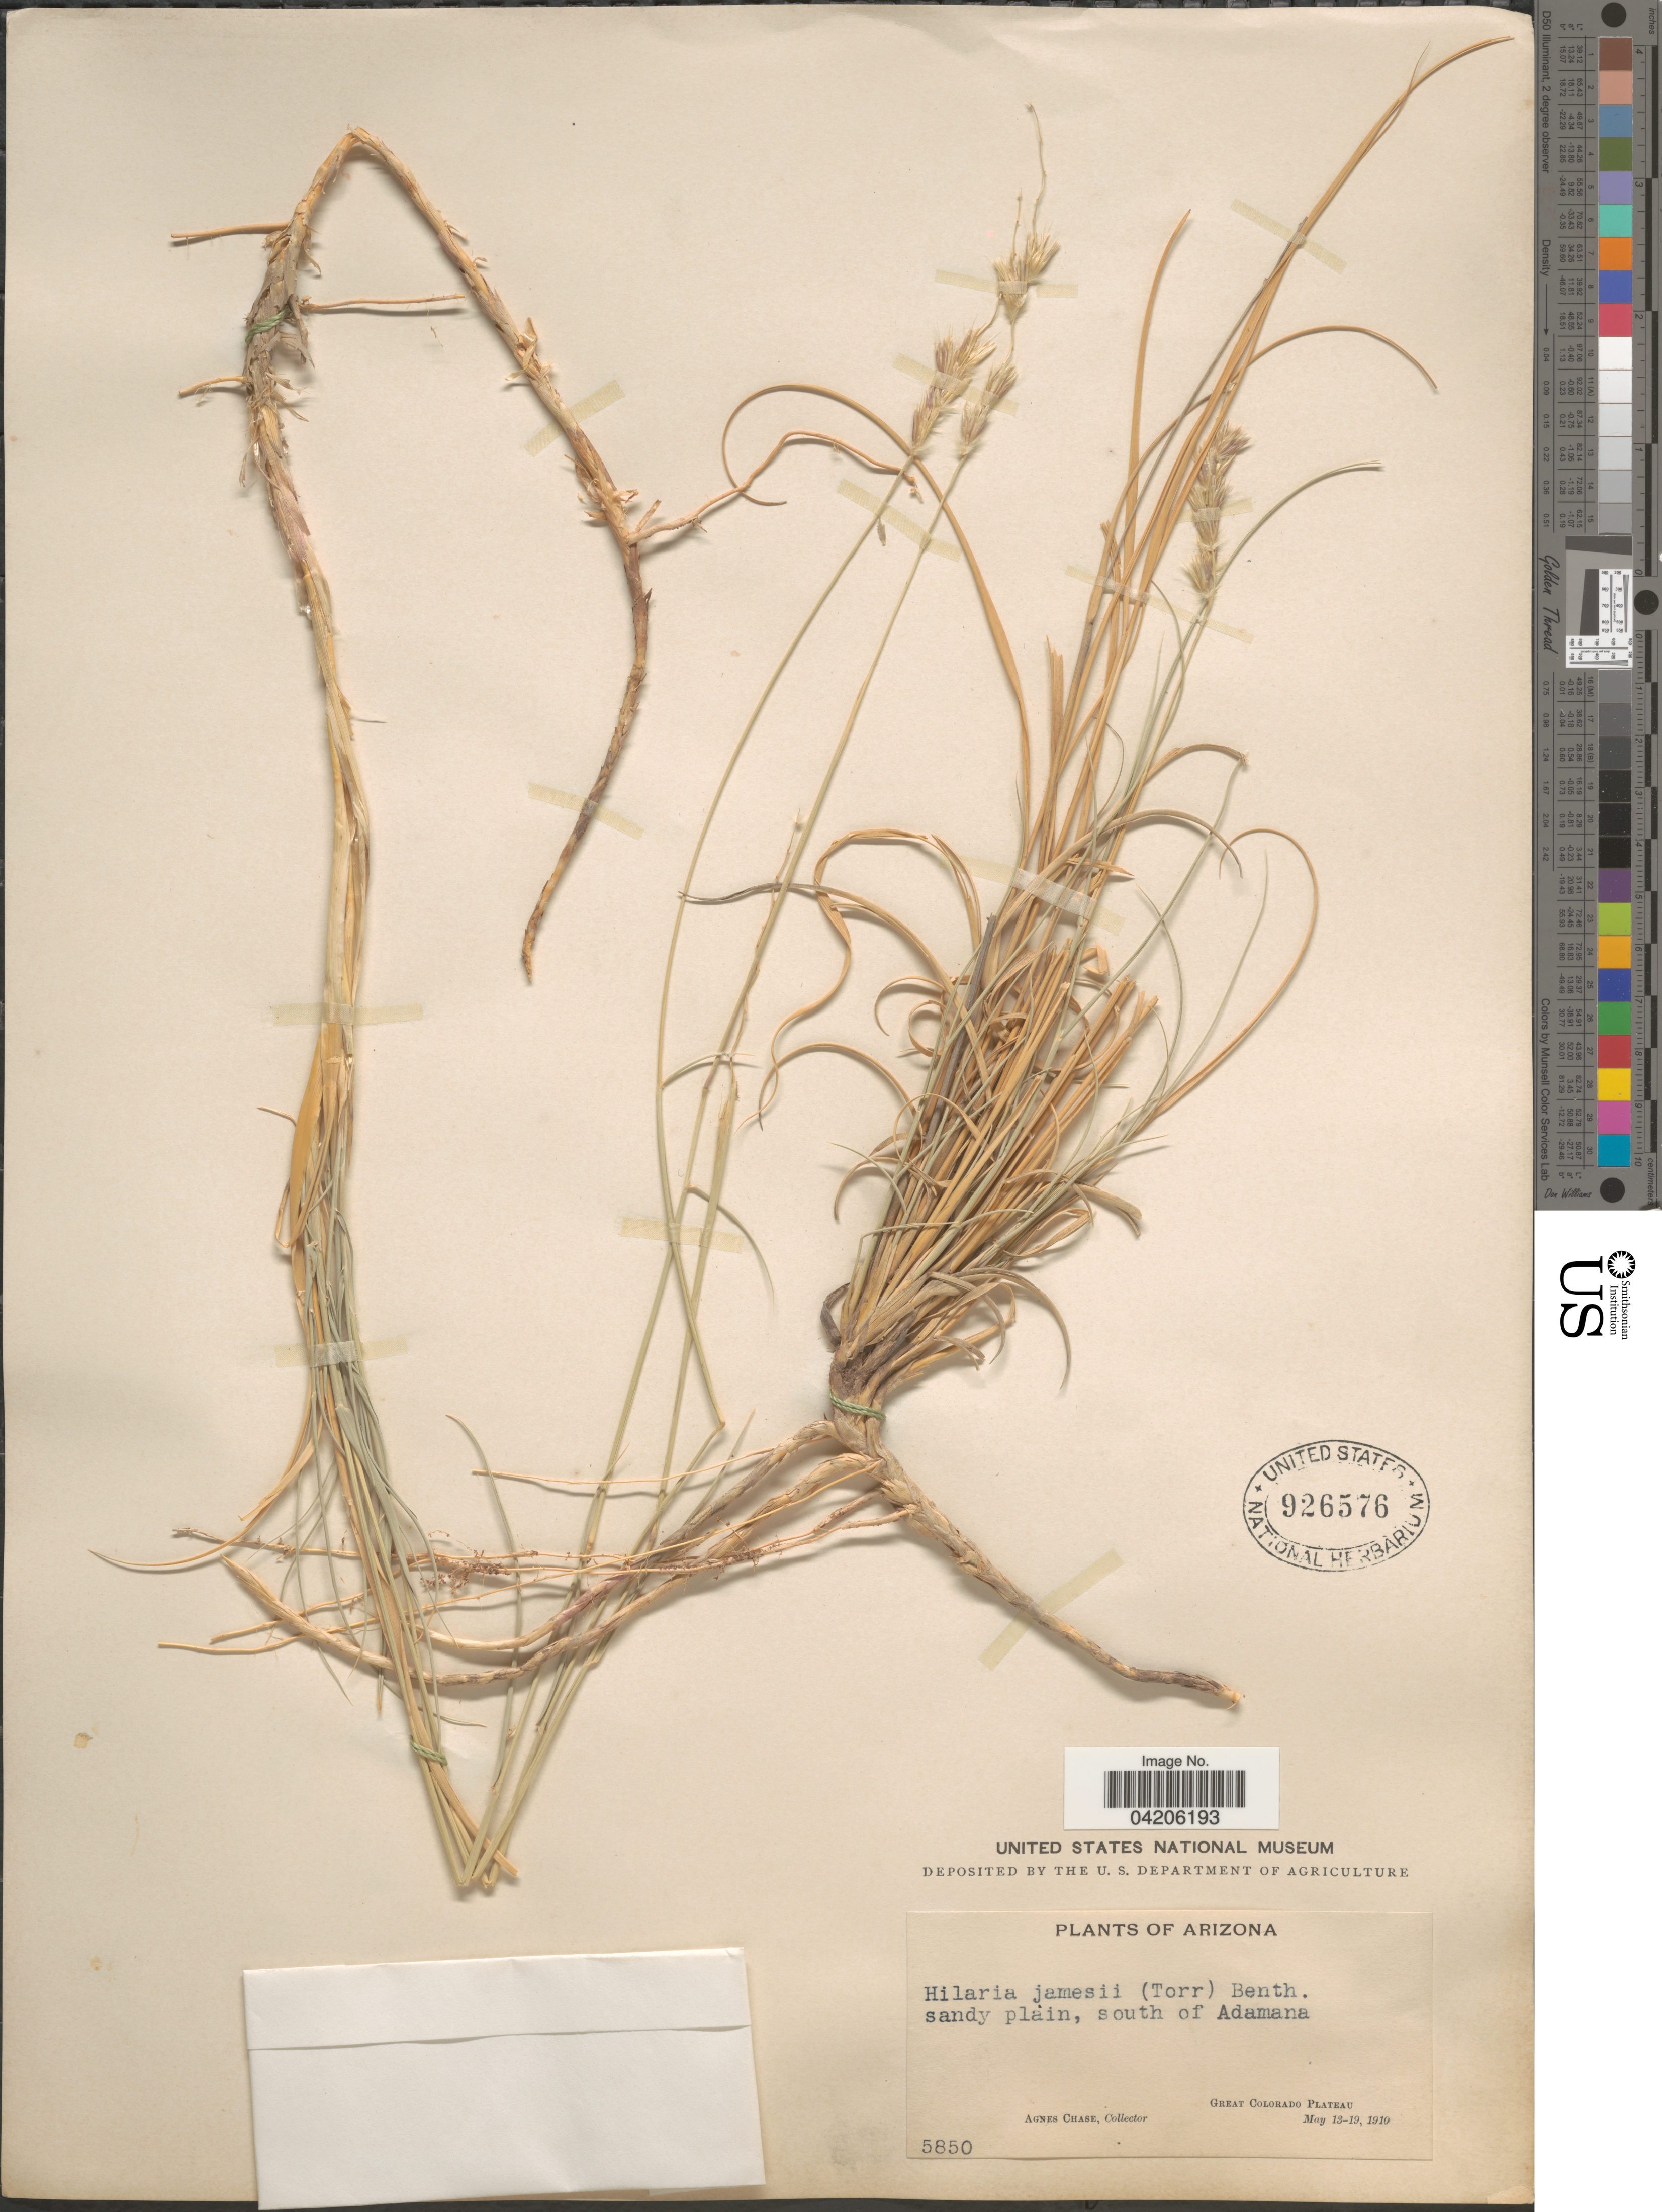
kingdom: Plantae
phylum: Tracheophyta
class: Liliopsida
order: Poales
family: Poaceae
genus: Hilaria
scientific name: Hilaria jamesii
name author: (Torr.) Benth.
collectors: A. Chase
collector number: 5850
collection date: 1910-05-13/1910-05-19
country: United States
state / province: Arizona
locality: Sandy plain, south of Adamana. Great Colorado Plateau.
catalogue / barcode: US 926576